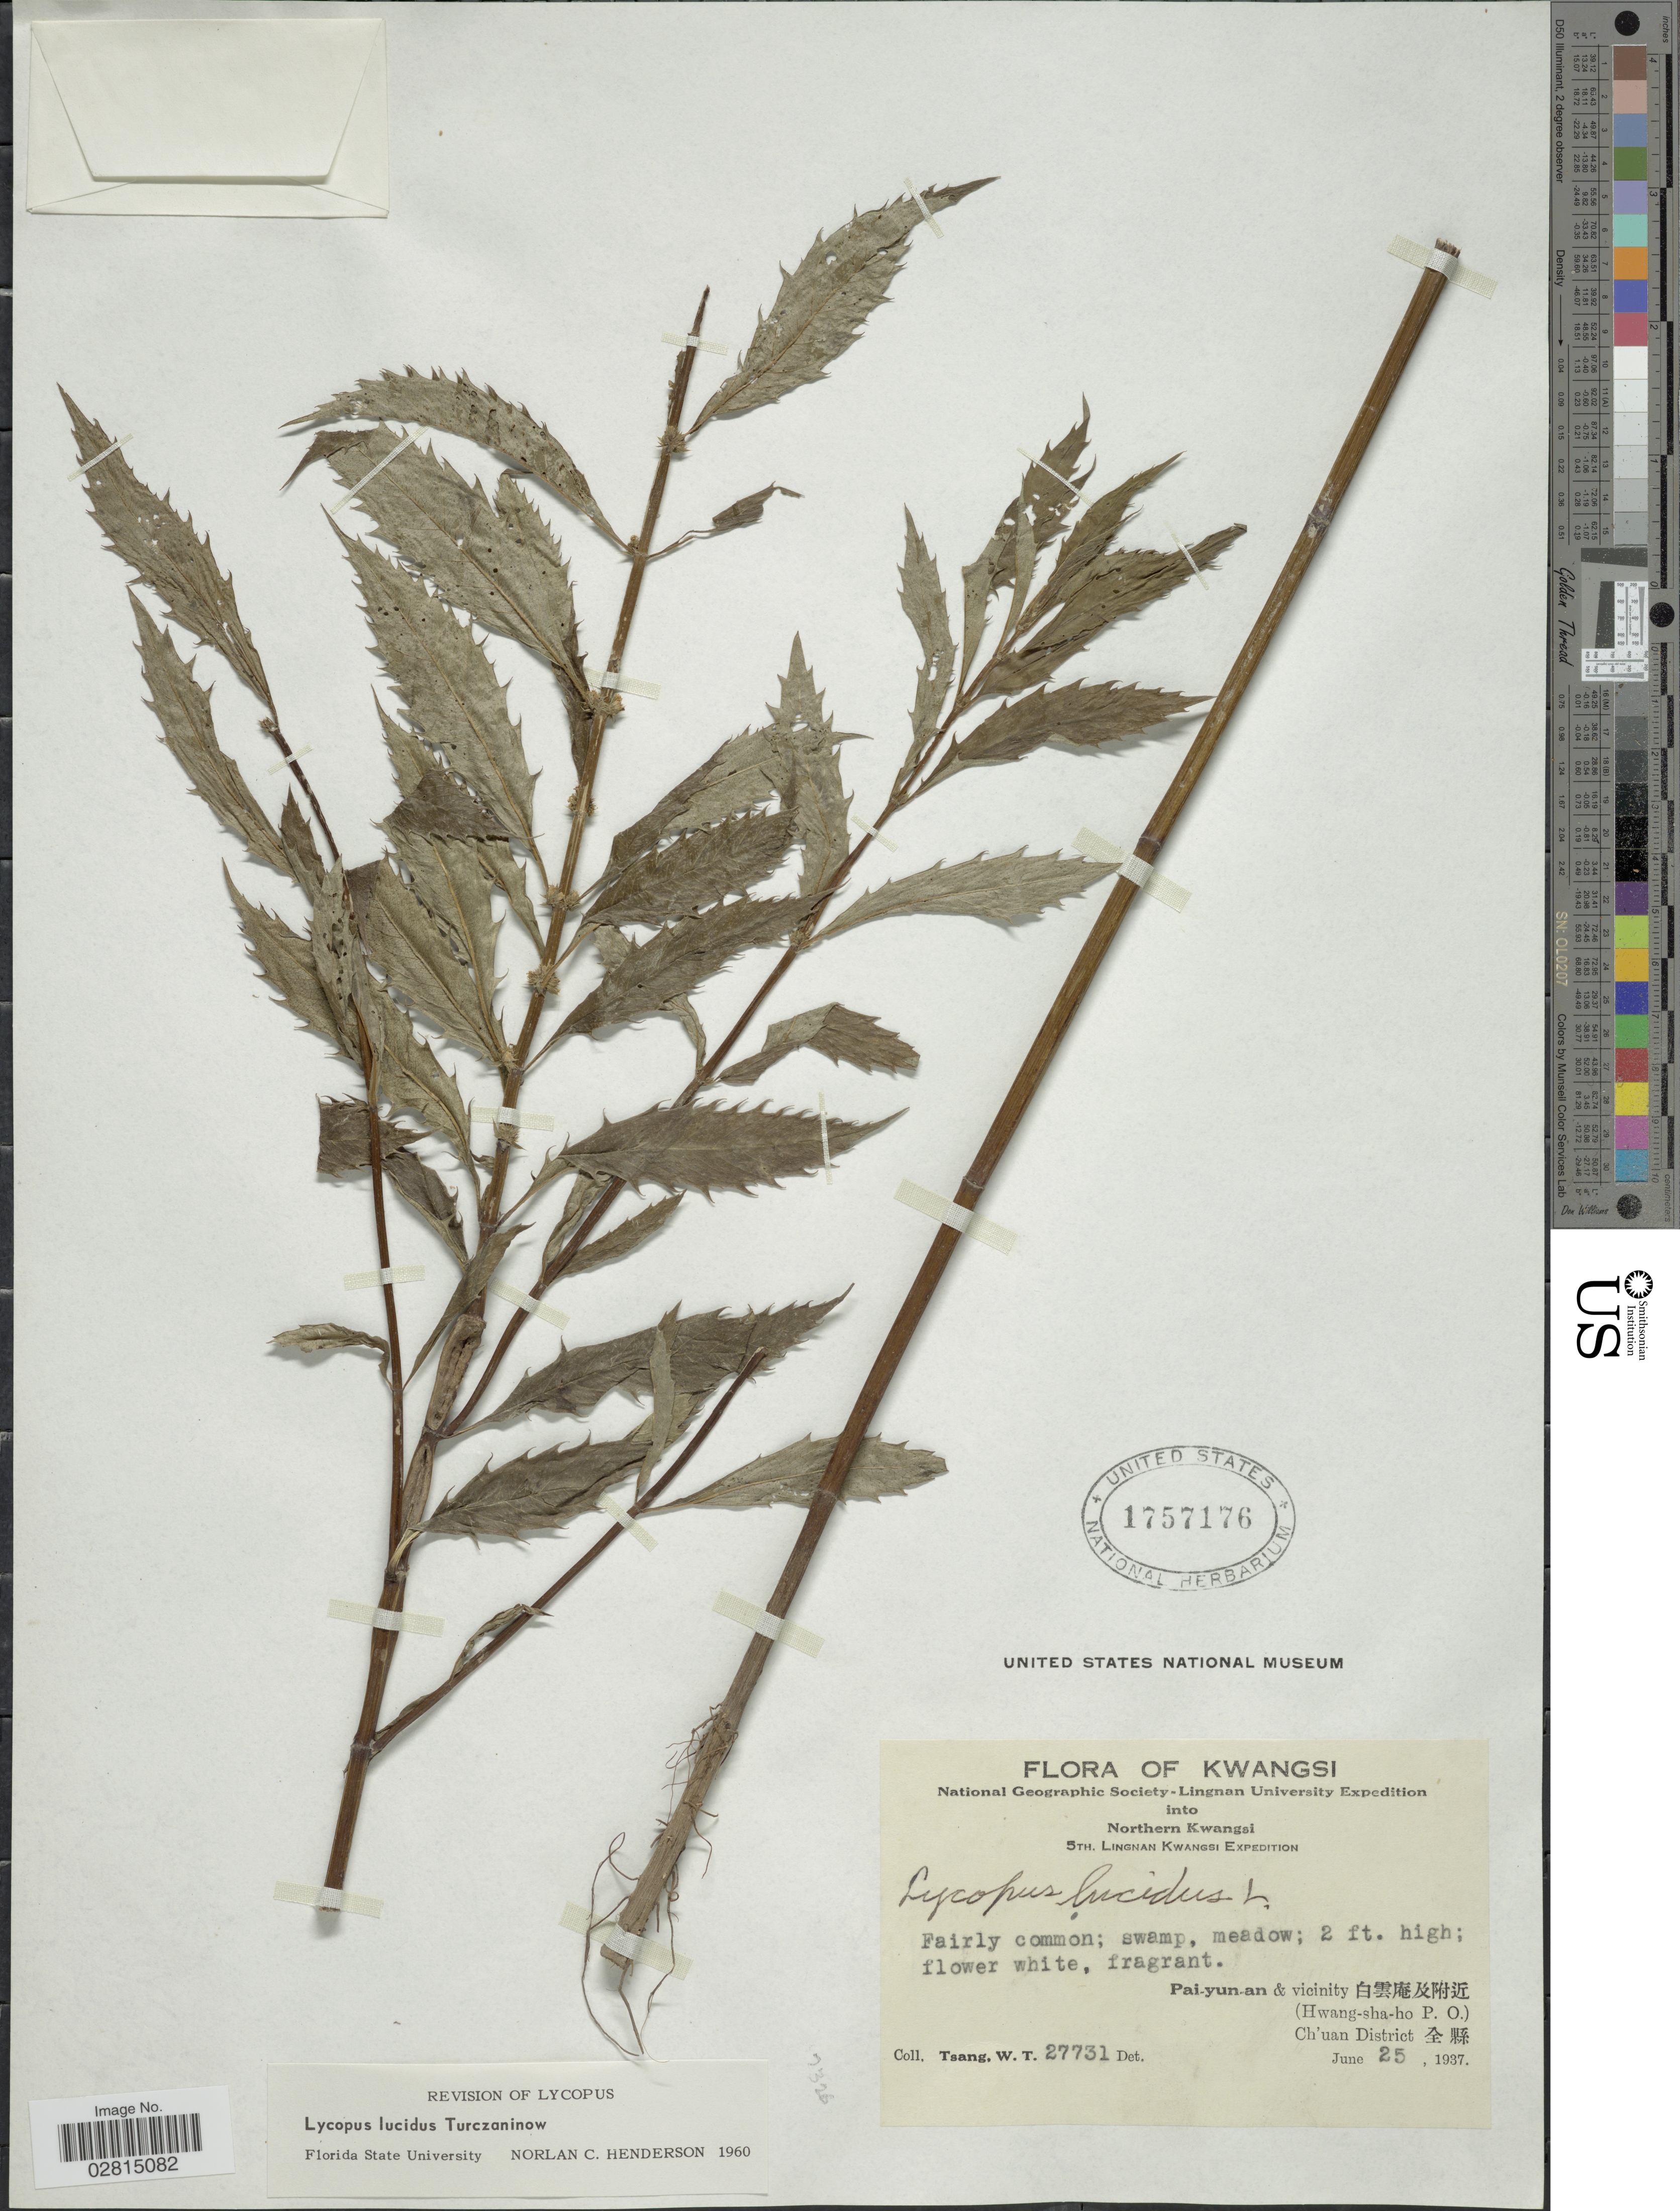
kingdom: Plantae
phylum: Tracheophyta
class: Magnoliopsida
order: Lamiales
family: Lamiaceae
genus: Lycopus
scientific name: Lycopus lucidus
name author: Turcz. ex Benth.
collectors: W. T. Tsang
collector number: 27731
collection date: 1937-06-25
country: China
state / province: Guangxi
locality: Kwangsi, Northern Kwangsi, Pai-yun-an & vicinity (Hwang-sha-ho P.O.) Ch'uan District.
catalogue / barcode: US 1757176